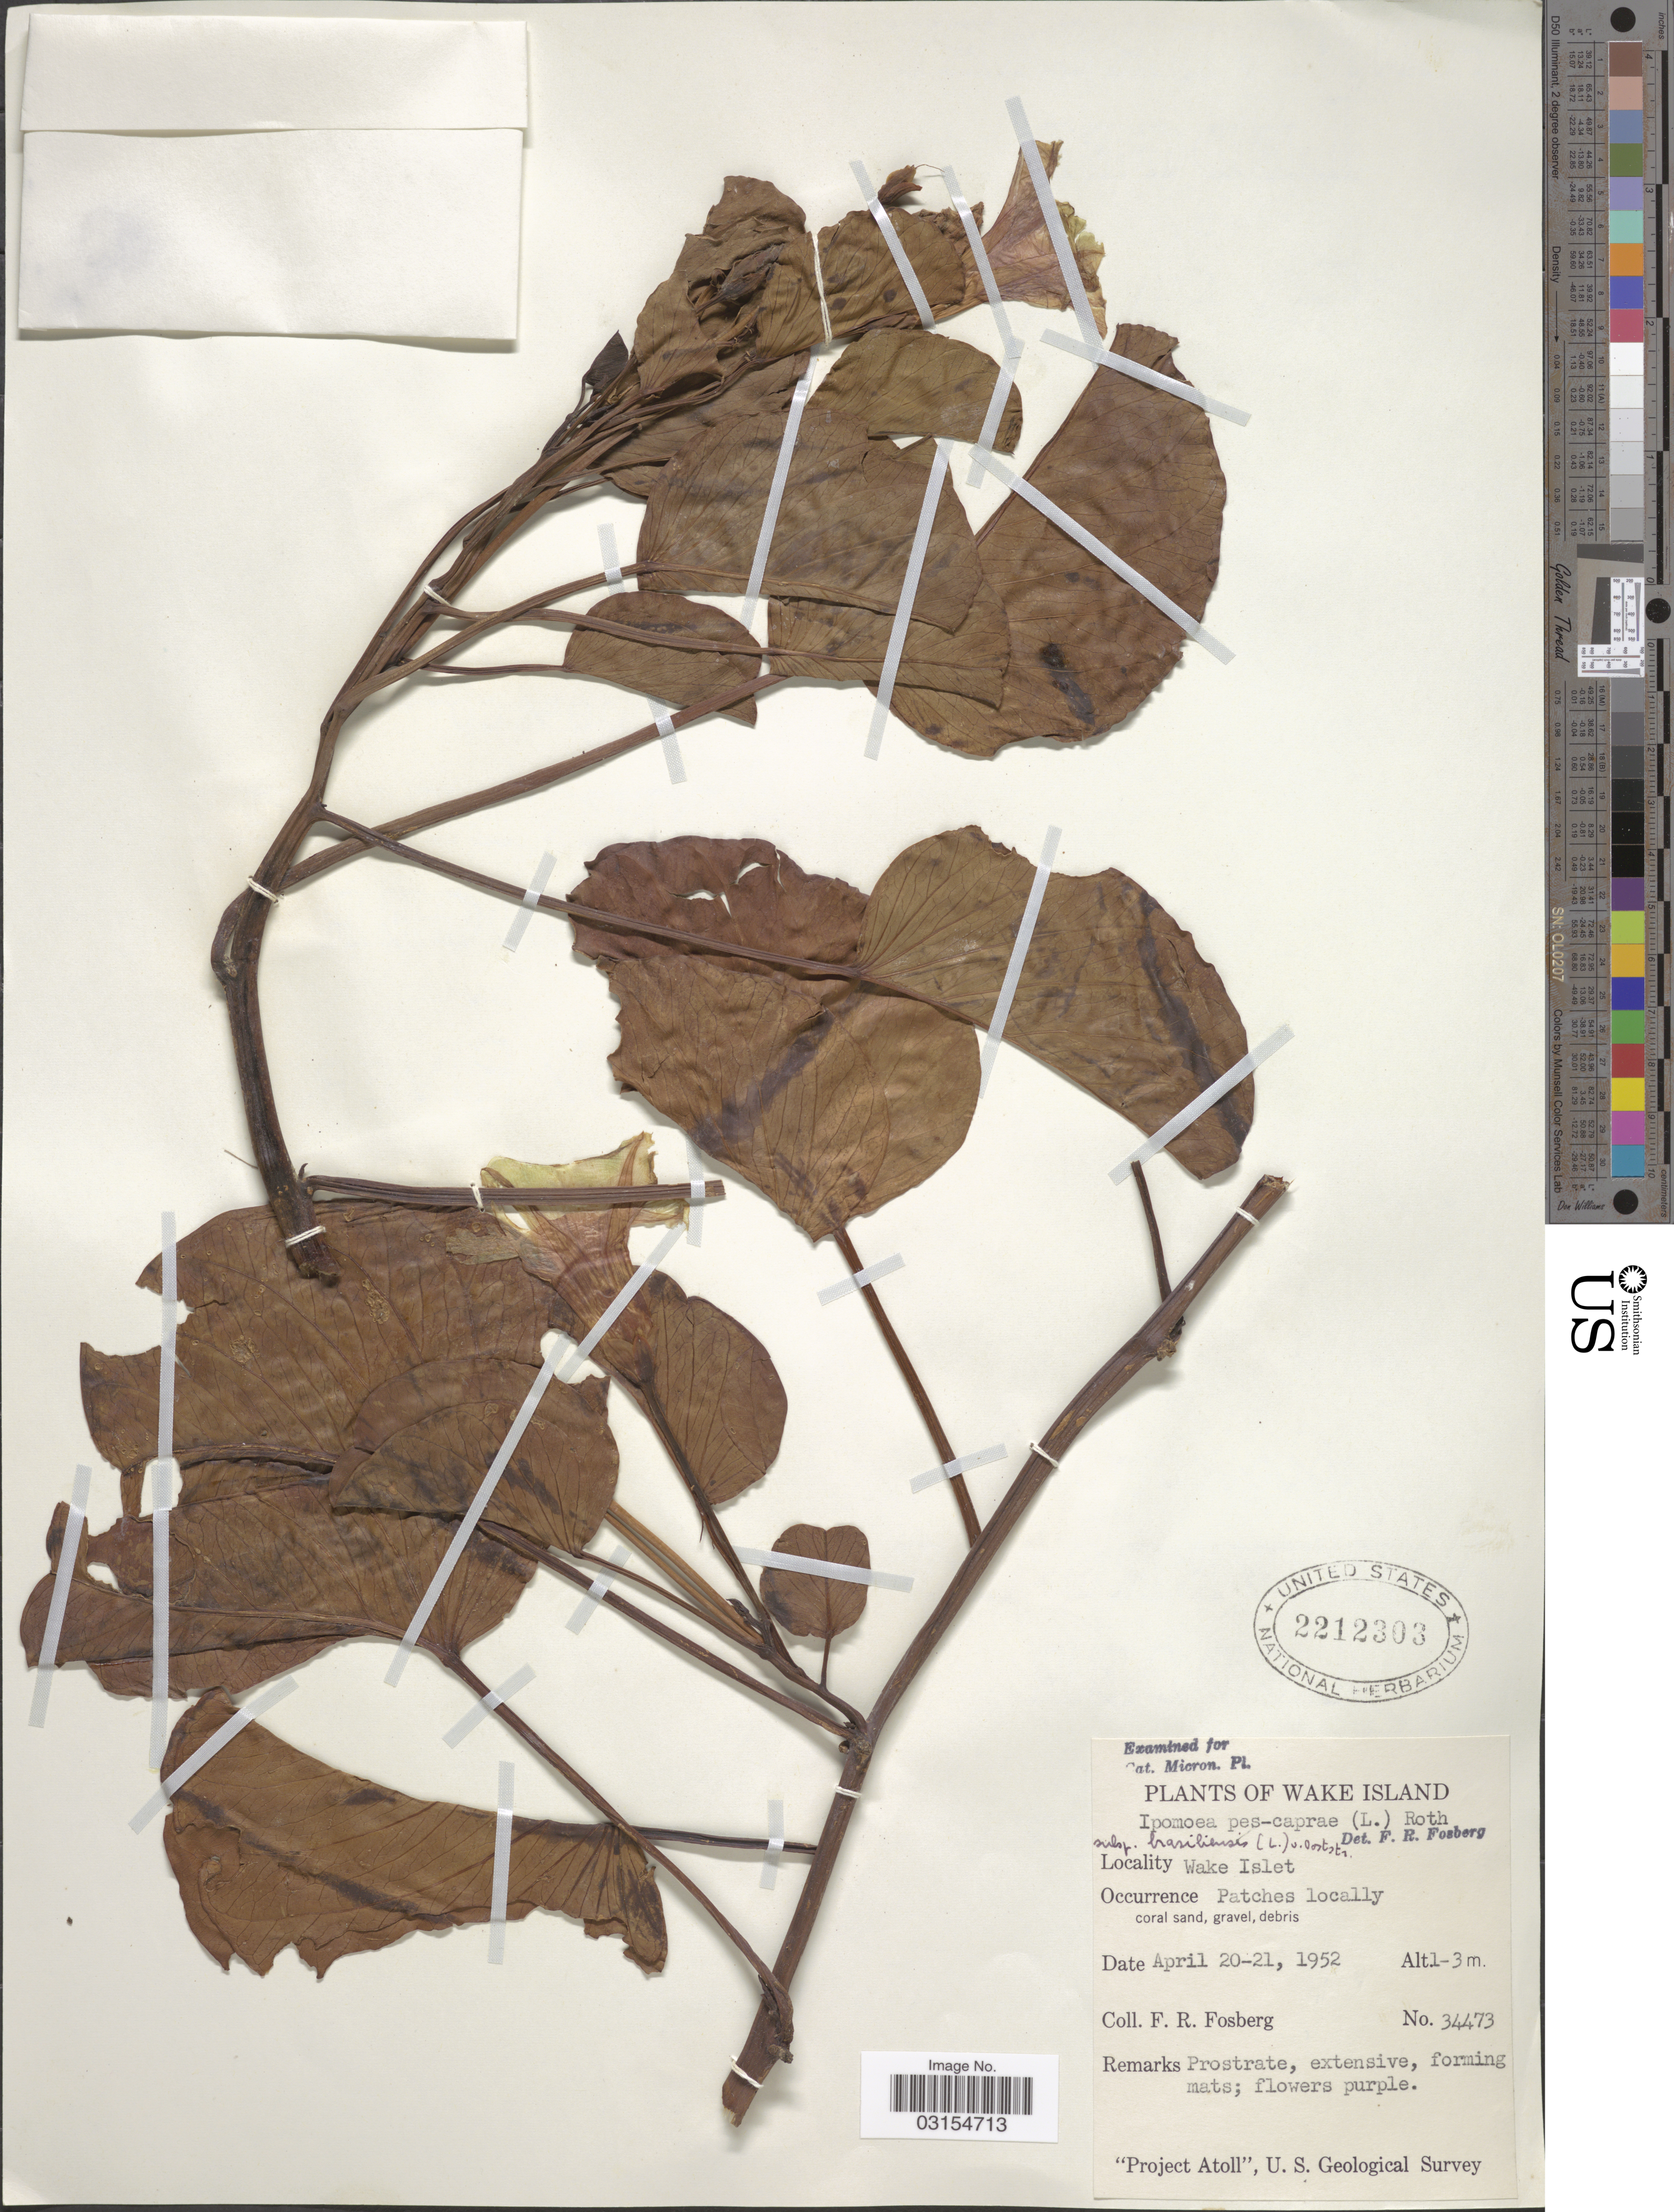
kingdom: Plantae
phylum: Tracheophyta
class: Magnoliopsida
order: Solanales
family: Convolvulaceae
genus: Ipomoea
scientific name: Ipomoea pes-caprae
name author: (L.) R. Br.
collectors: F. R. Fosberg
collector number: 34473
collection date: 1952-04-20/1952-04-21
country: U.S. Administered Pacific Islands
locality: Wake Island, Wake Islet.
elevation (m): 1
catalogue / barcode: US 2212303